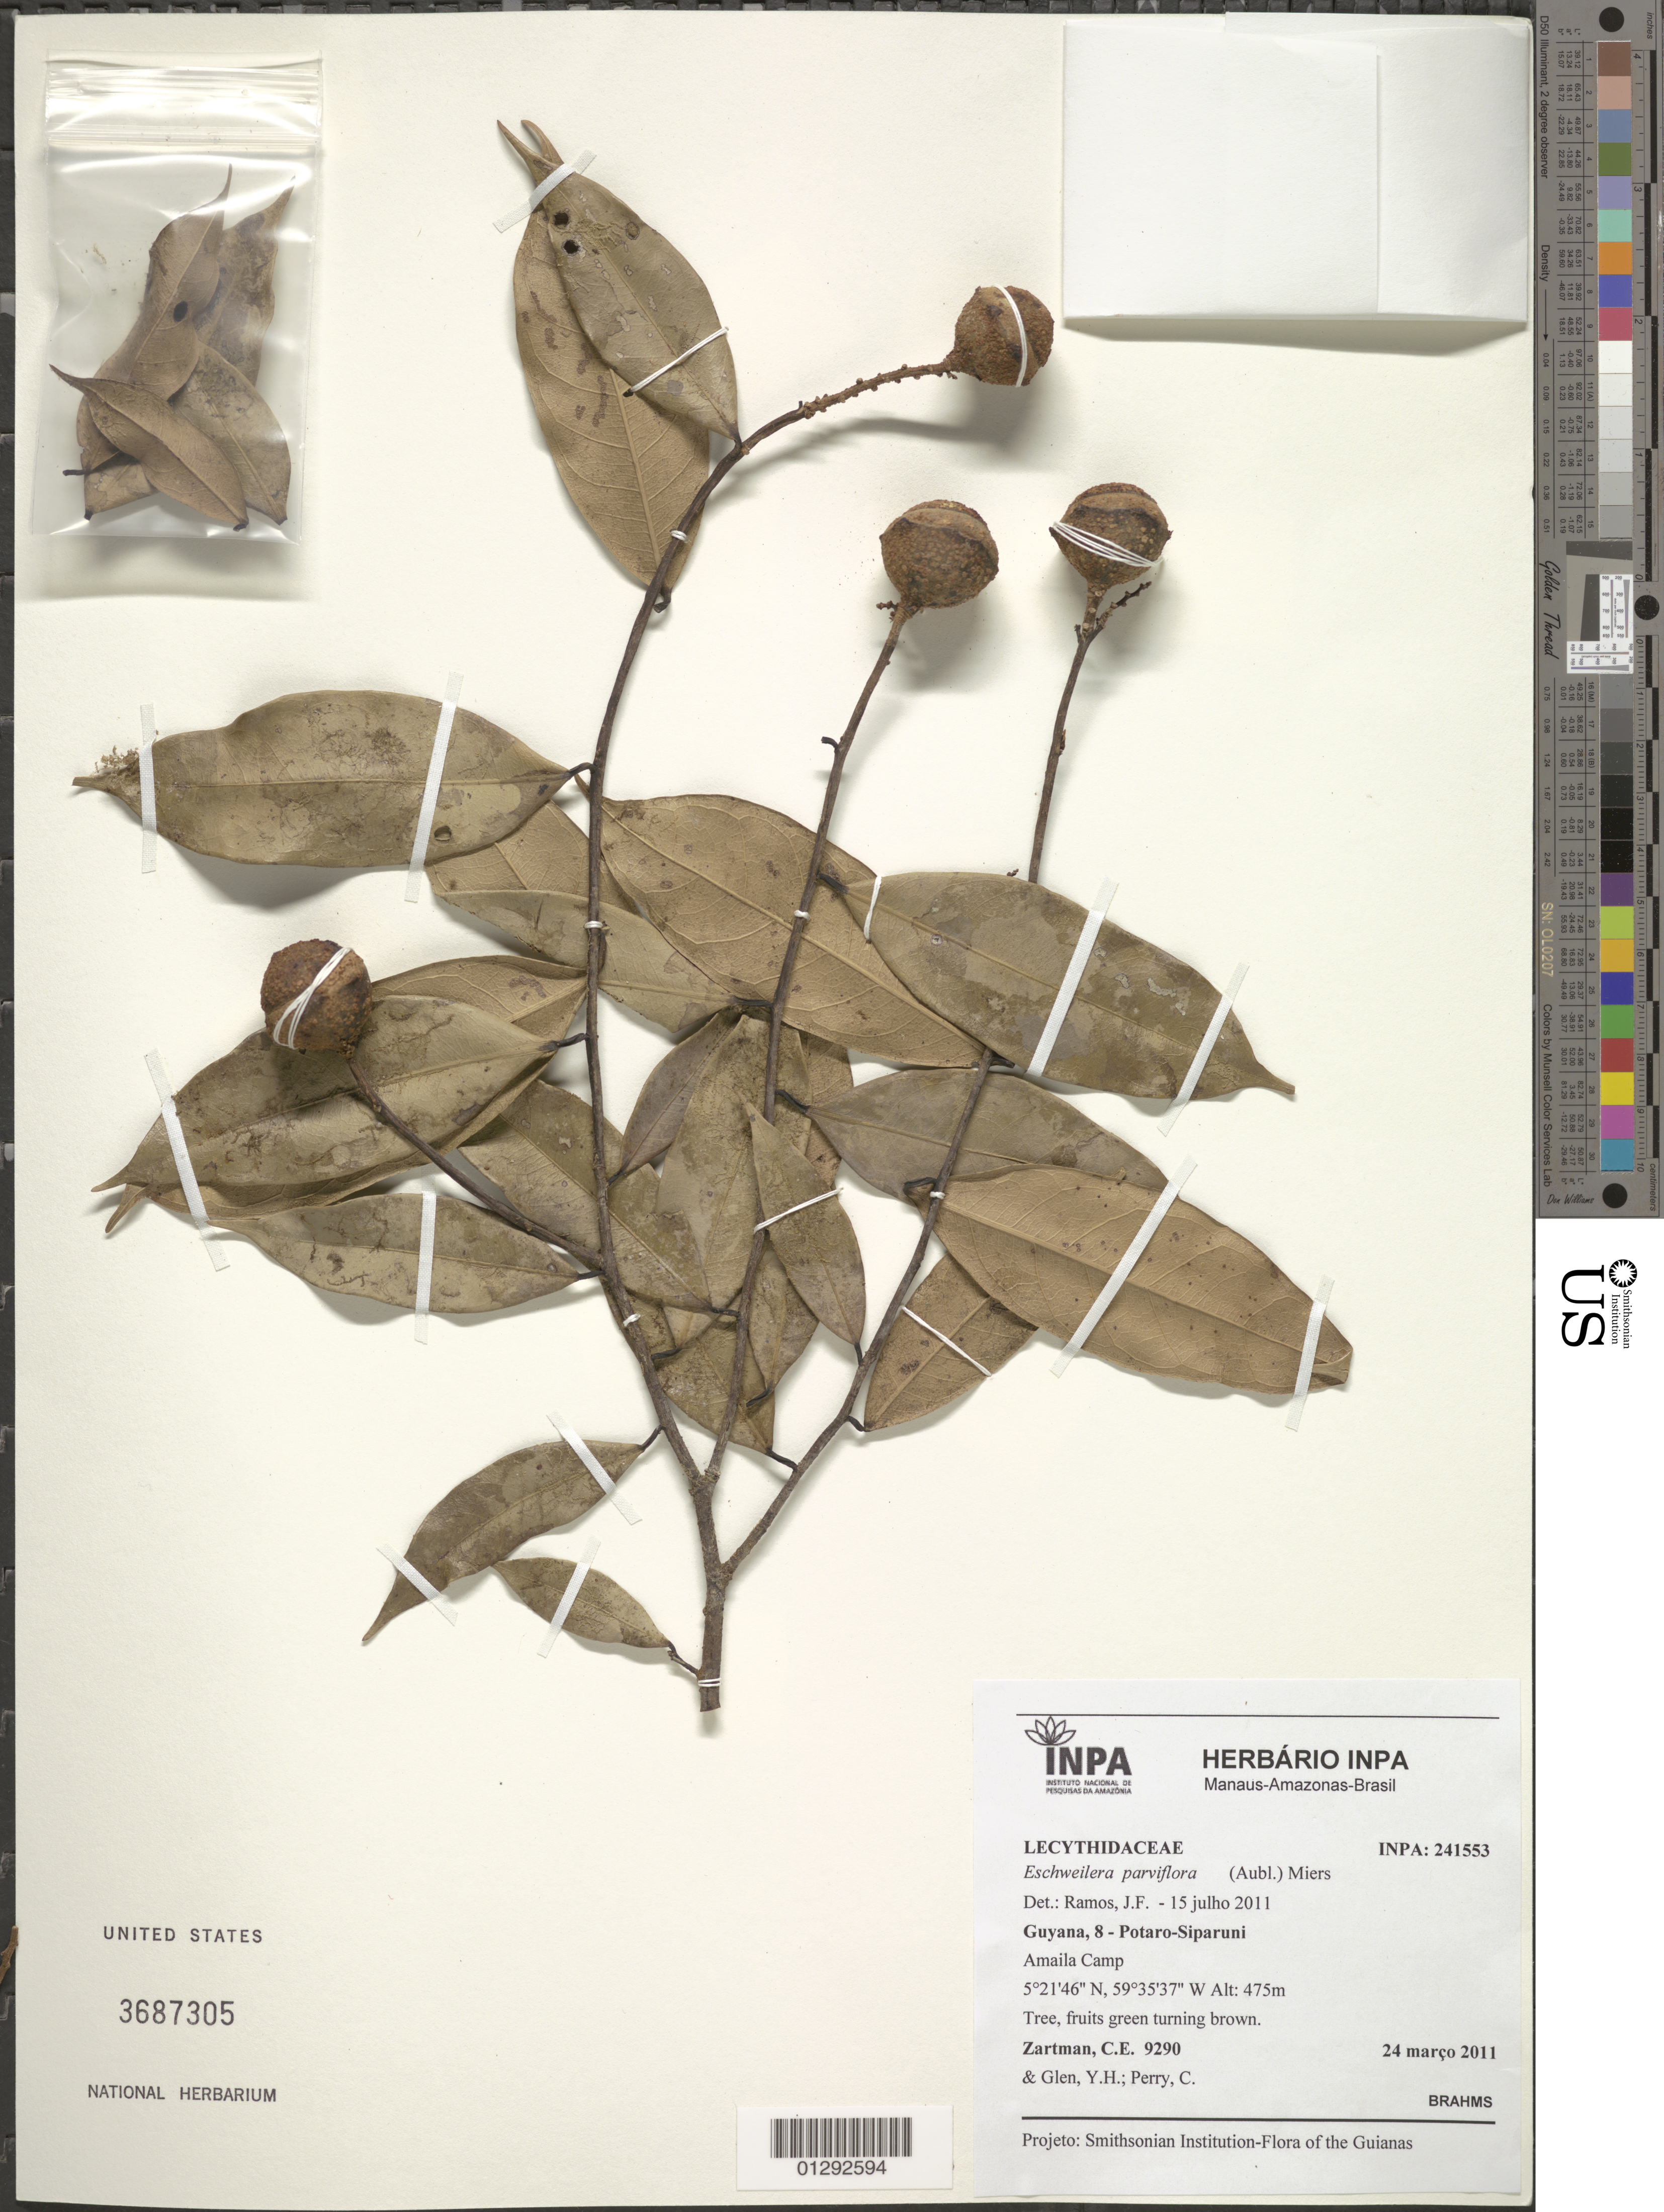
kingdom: Plantae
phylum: Tracheophyta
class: Magnoliopsida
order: Ericales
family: Lecythidaceae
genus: Eschweilera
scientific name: Eschweilera parviflora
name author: (Aubl.) Miers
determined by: Ramos, J. F.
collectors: C. Zartman, Y. Glen & C. Perry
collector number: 9290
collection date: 2011-03-24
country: Guyana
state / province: Potaro-Siparuni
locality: Amaila Camp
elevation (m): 475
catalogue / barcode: US 3687305